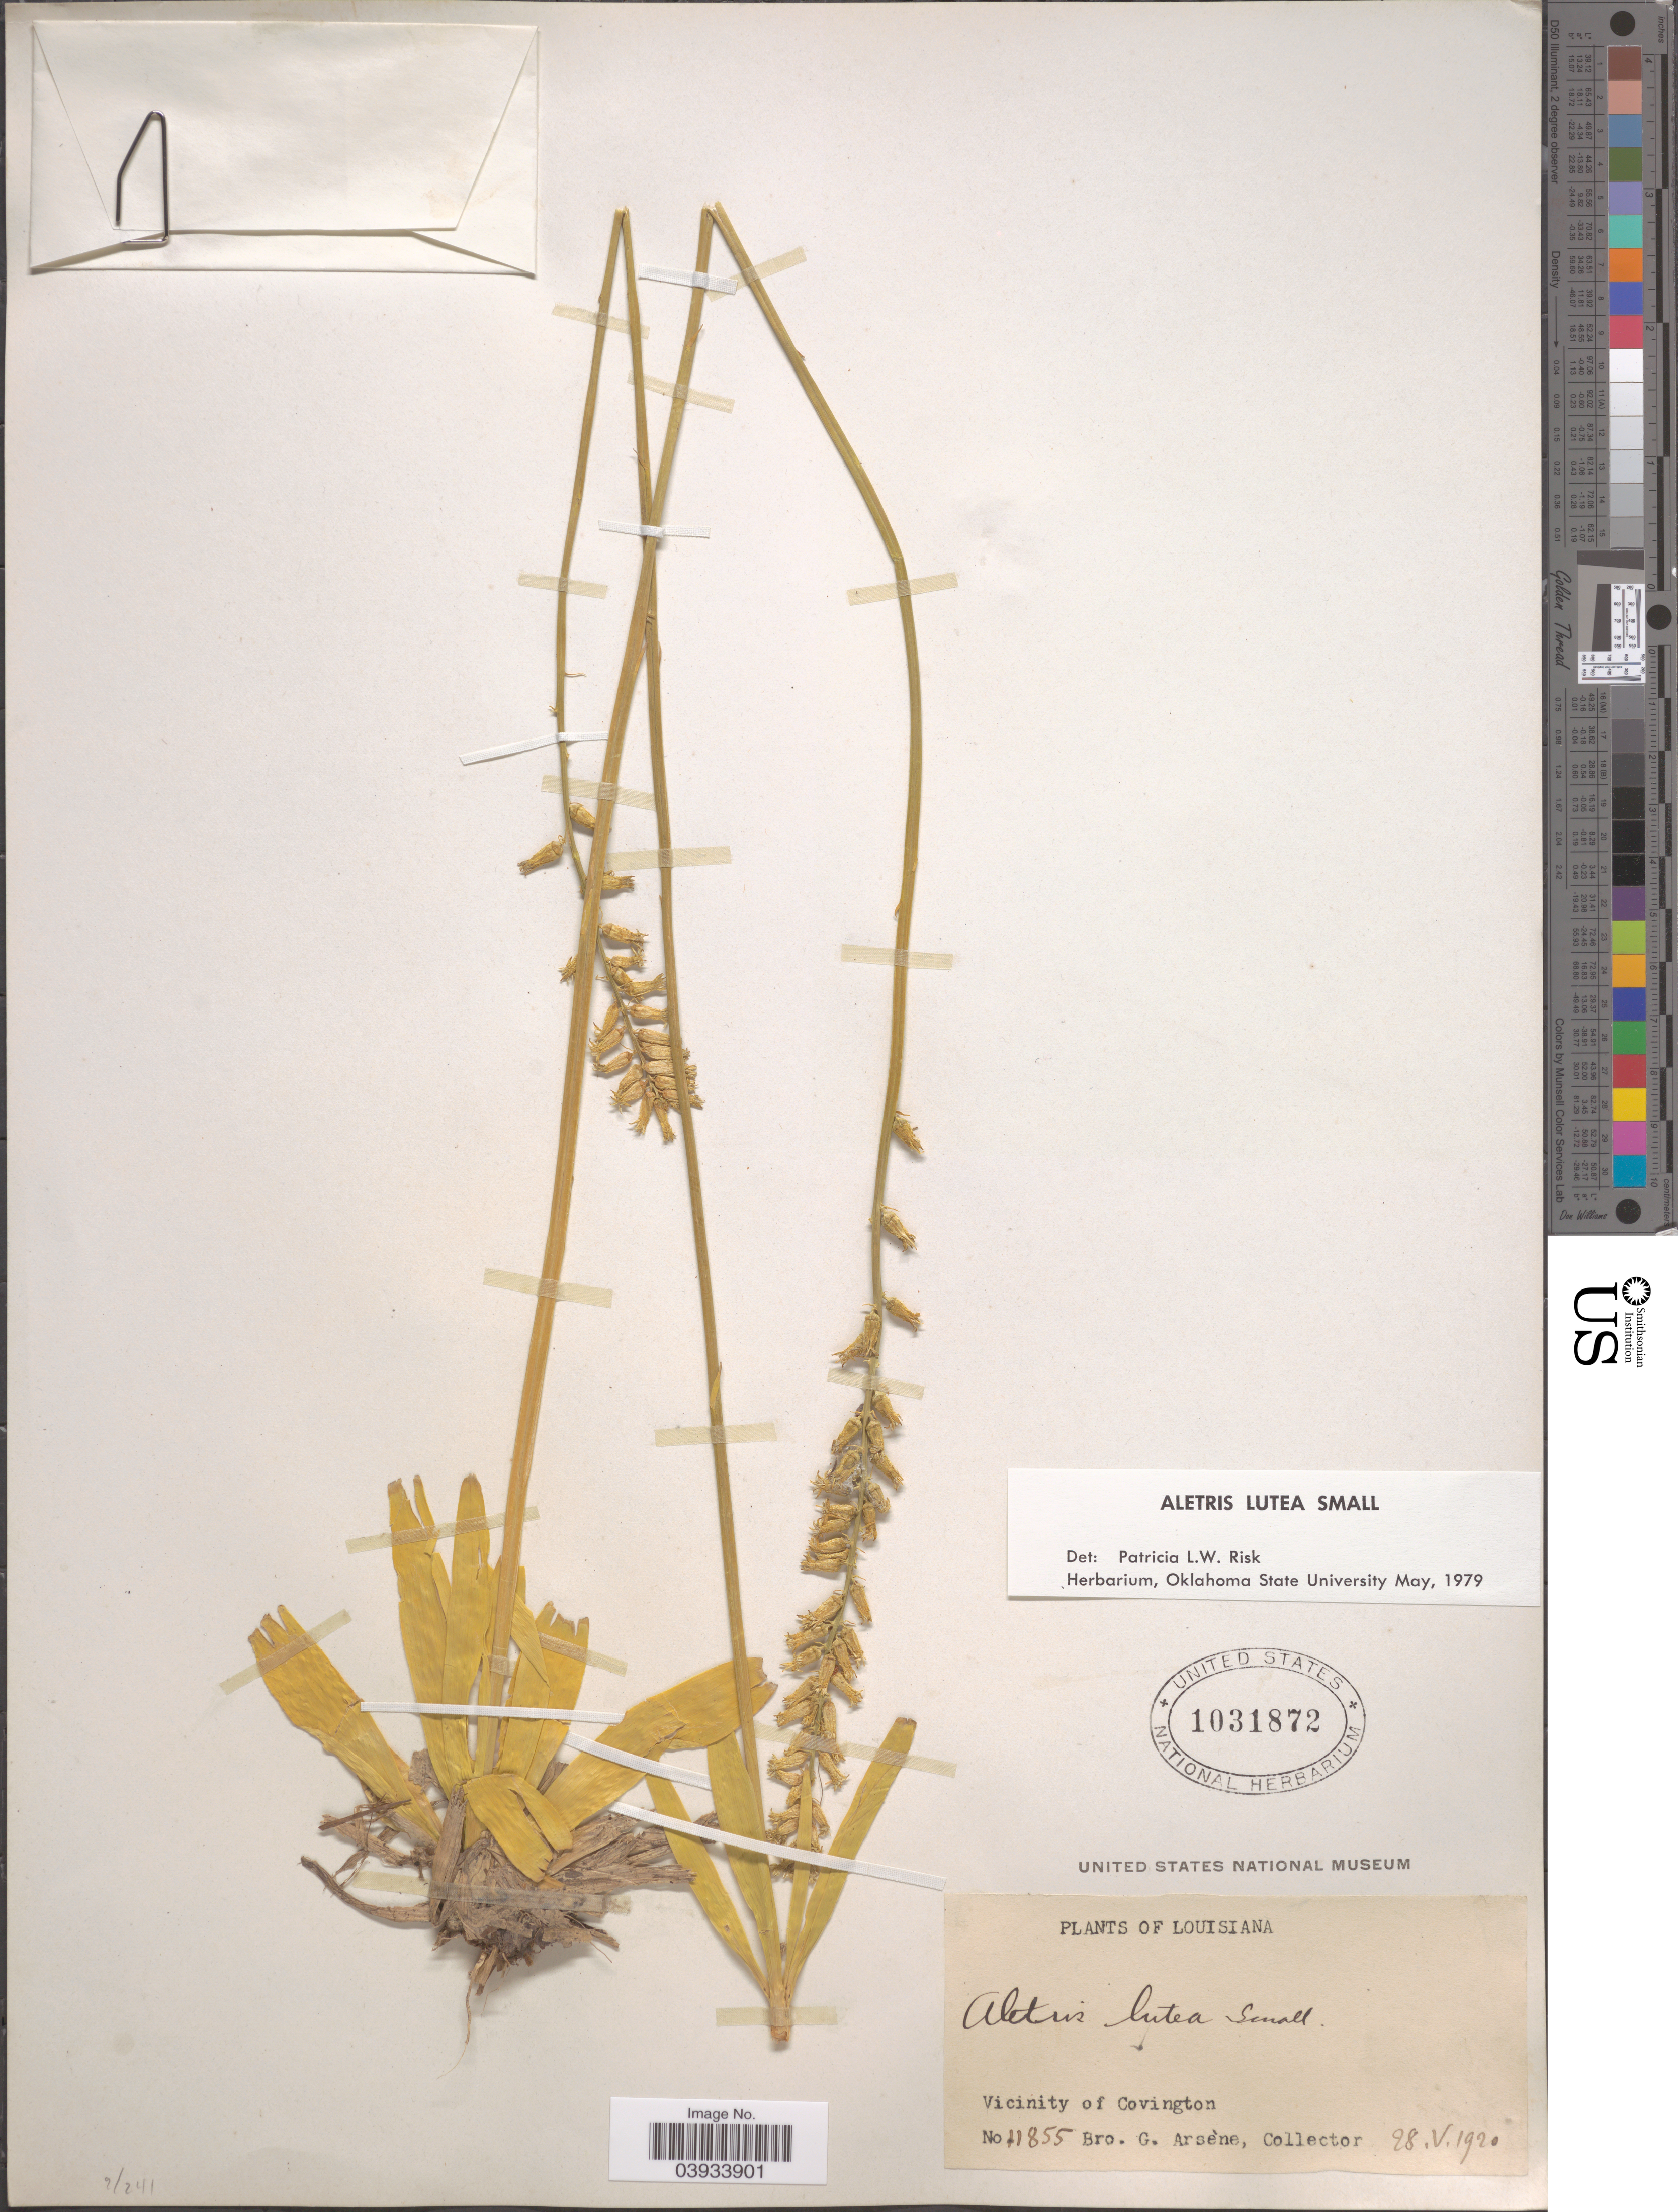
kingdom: Plantae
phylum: Tracheophyta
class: Liliopsida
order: Dioscoreales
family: Nartheciaceae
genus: Aletris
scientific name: Aletris lutea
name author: Small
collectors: Bro. G. Arsène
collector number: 11855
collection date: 1920-05-28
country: United States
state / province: Louisiana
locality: Vicinity of Covington.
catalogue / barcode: US 1031872